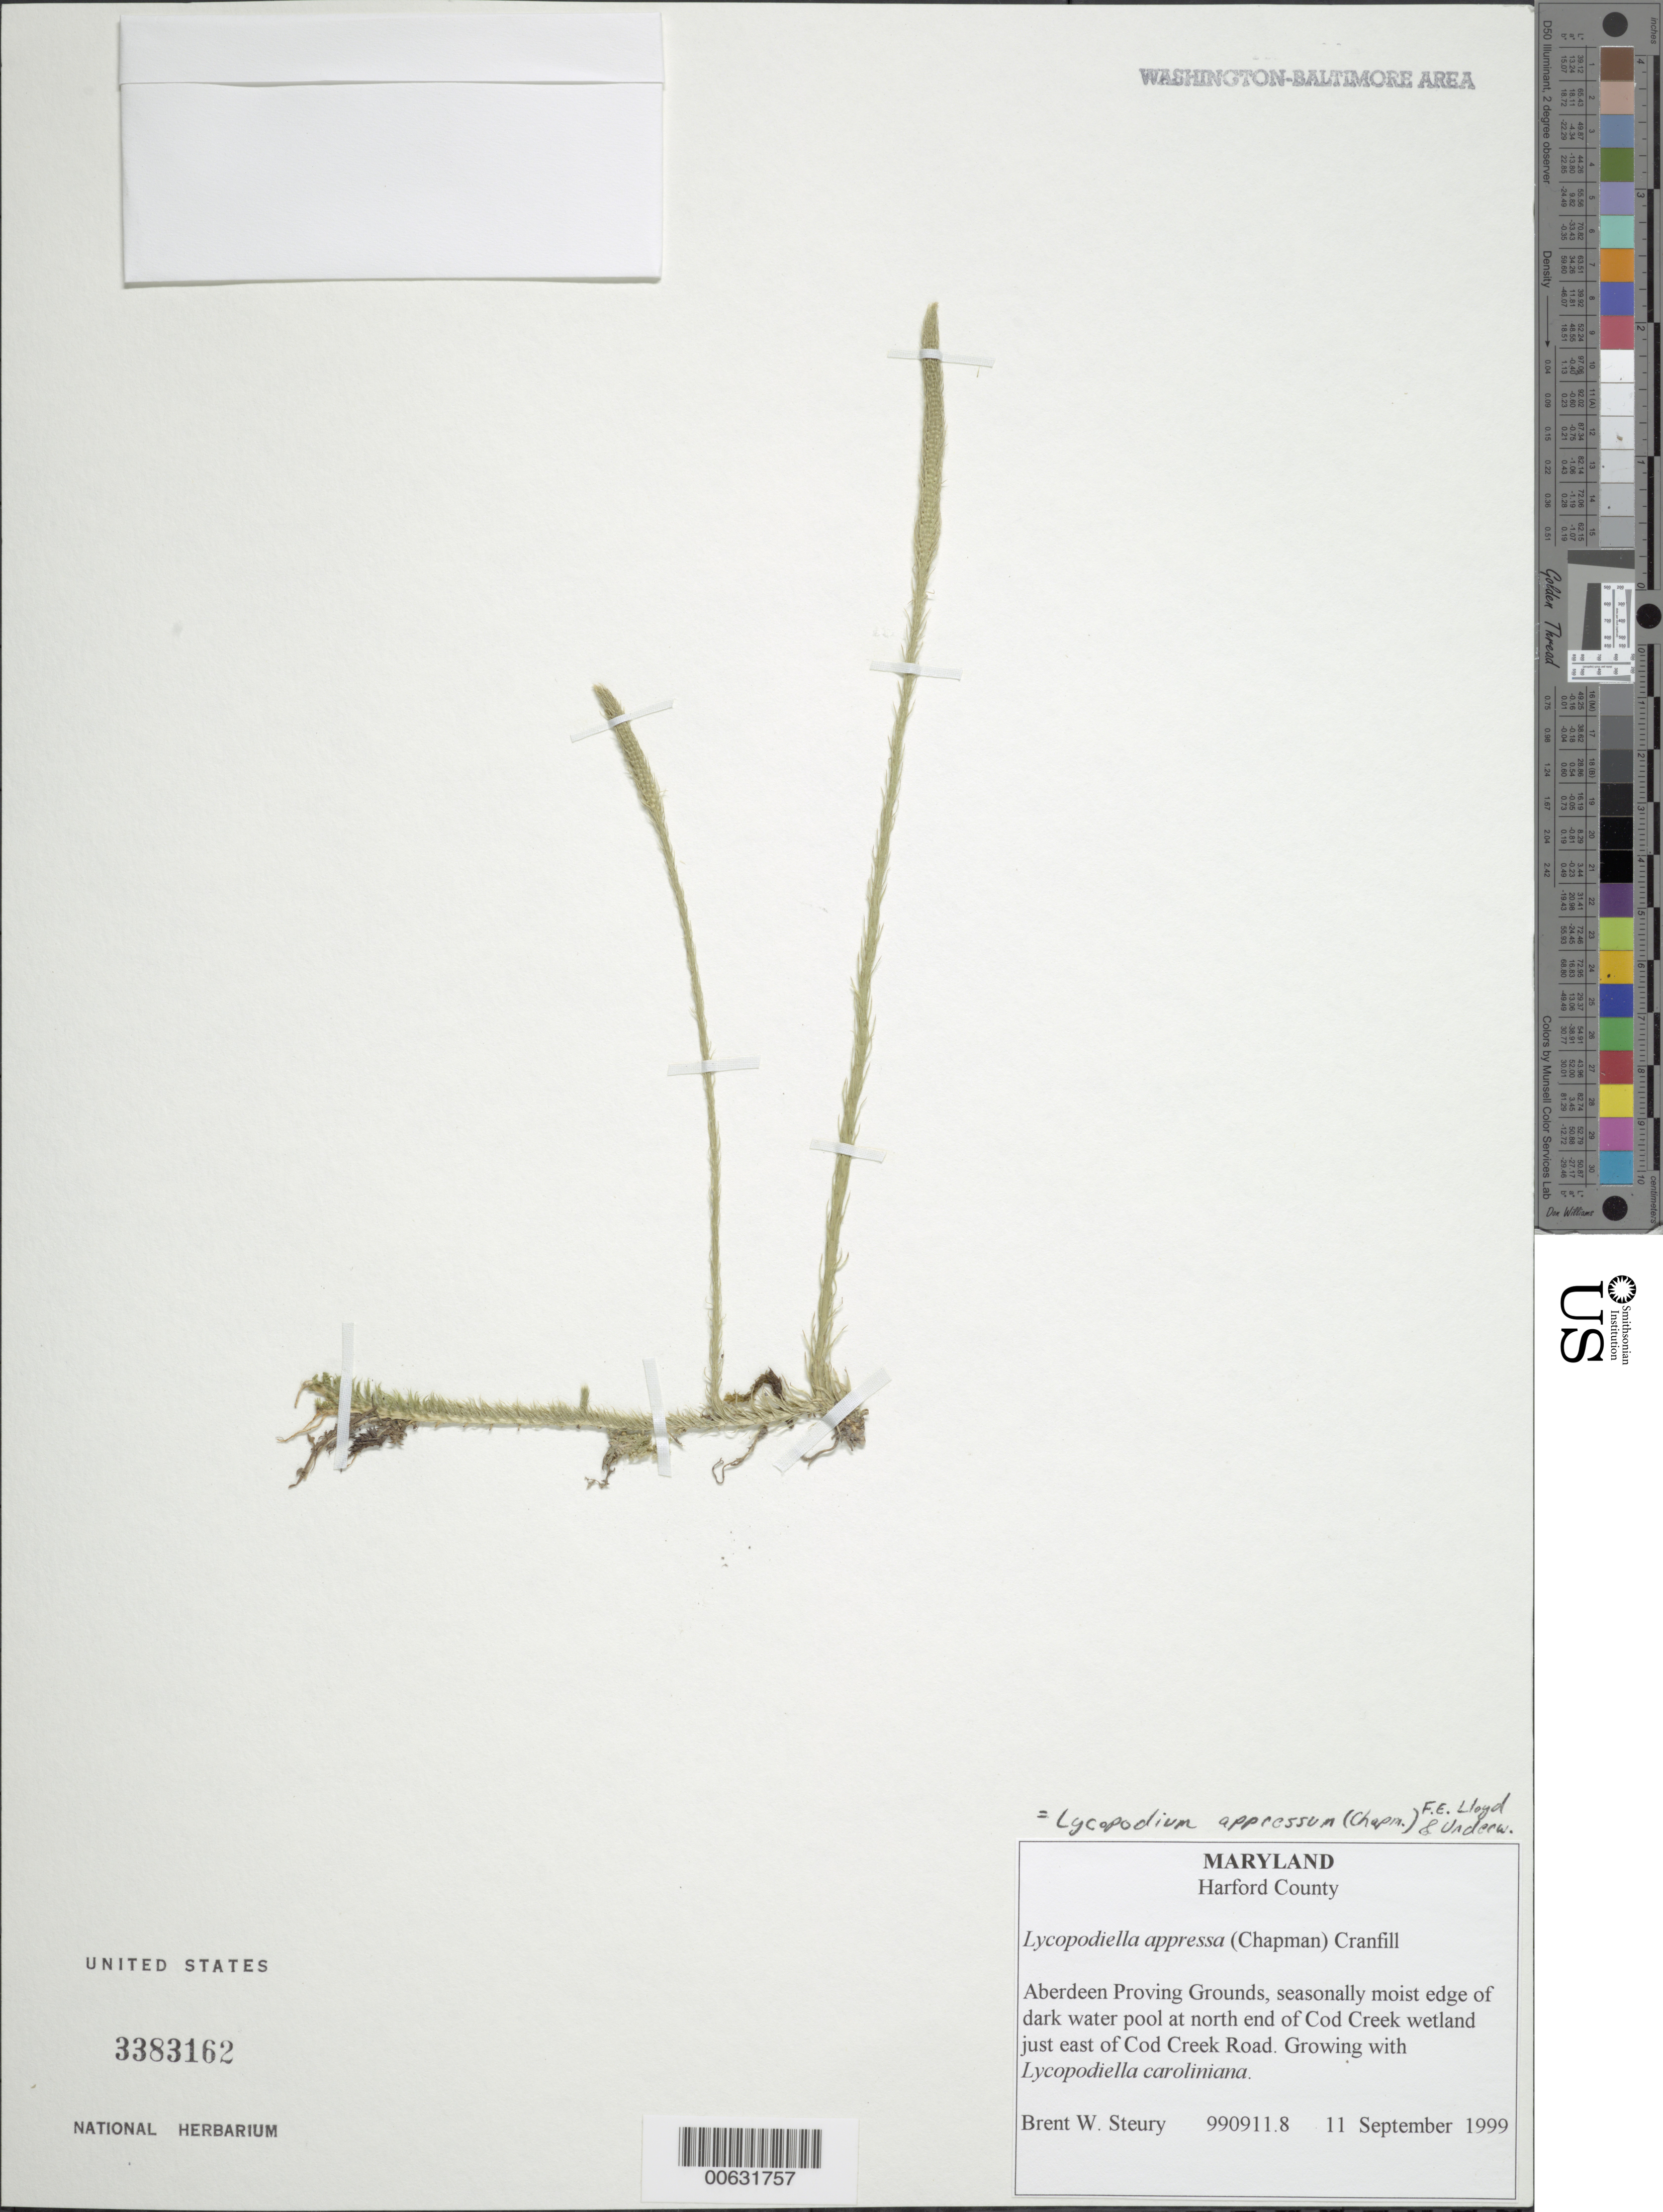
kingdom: Plantae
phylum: Tracheophyta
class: Lycopodiopsida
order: Lycopodiales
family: Lycopodiaceae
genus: Lycopodiella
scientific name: Lycopodiella appressa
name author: (Chapm.) Cranfill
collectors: B. Steury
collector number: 990911.8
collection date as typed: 11 Sep 1999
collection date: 1999-09-11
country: United States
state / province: Maryland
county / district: Harford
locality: Aberdeen Proving Grounds, North end of Cod Creek, east of Cod Creek Road.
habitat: Seasonally moist edge of dark water pool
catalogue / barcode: US 3383162